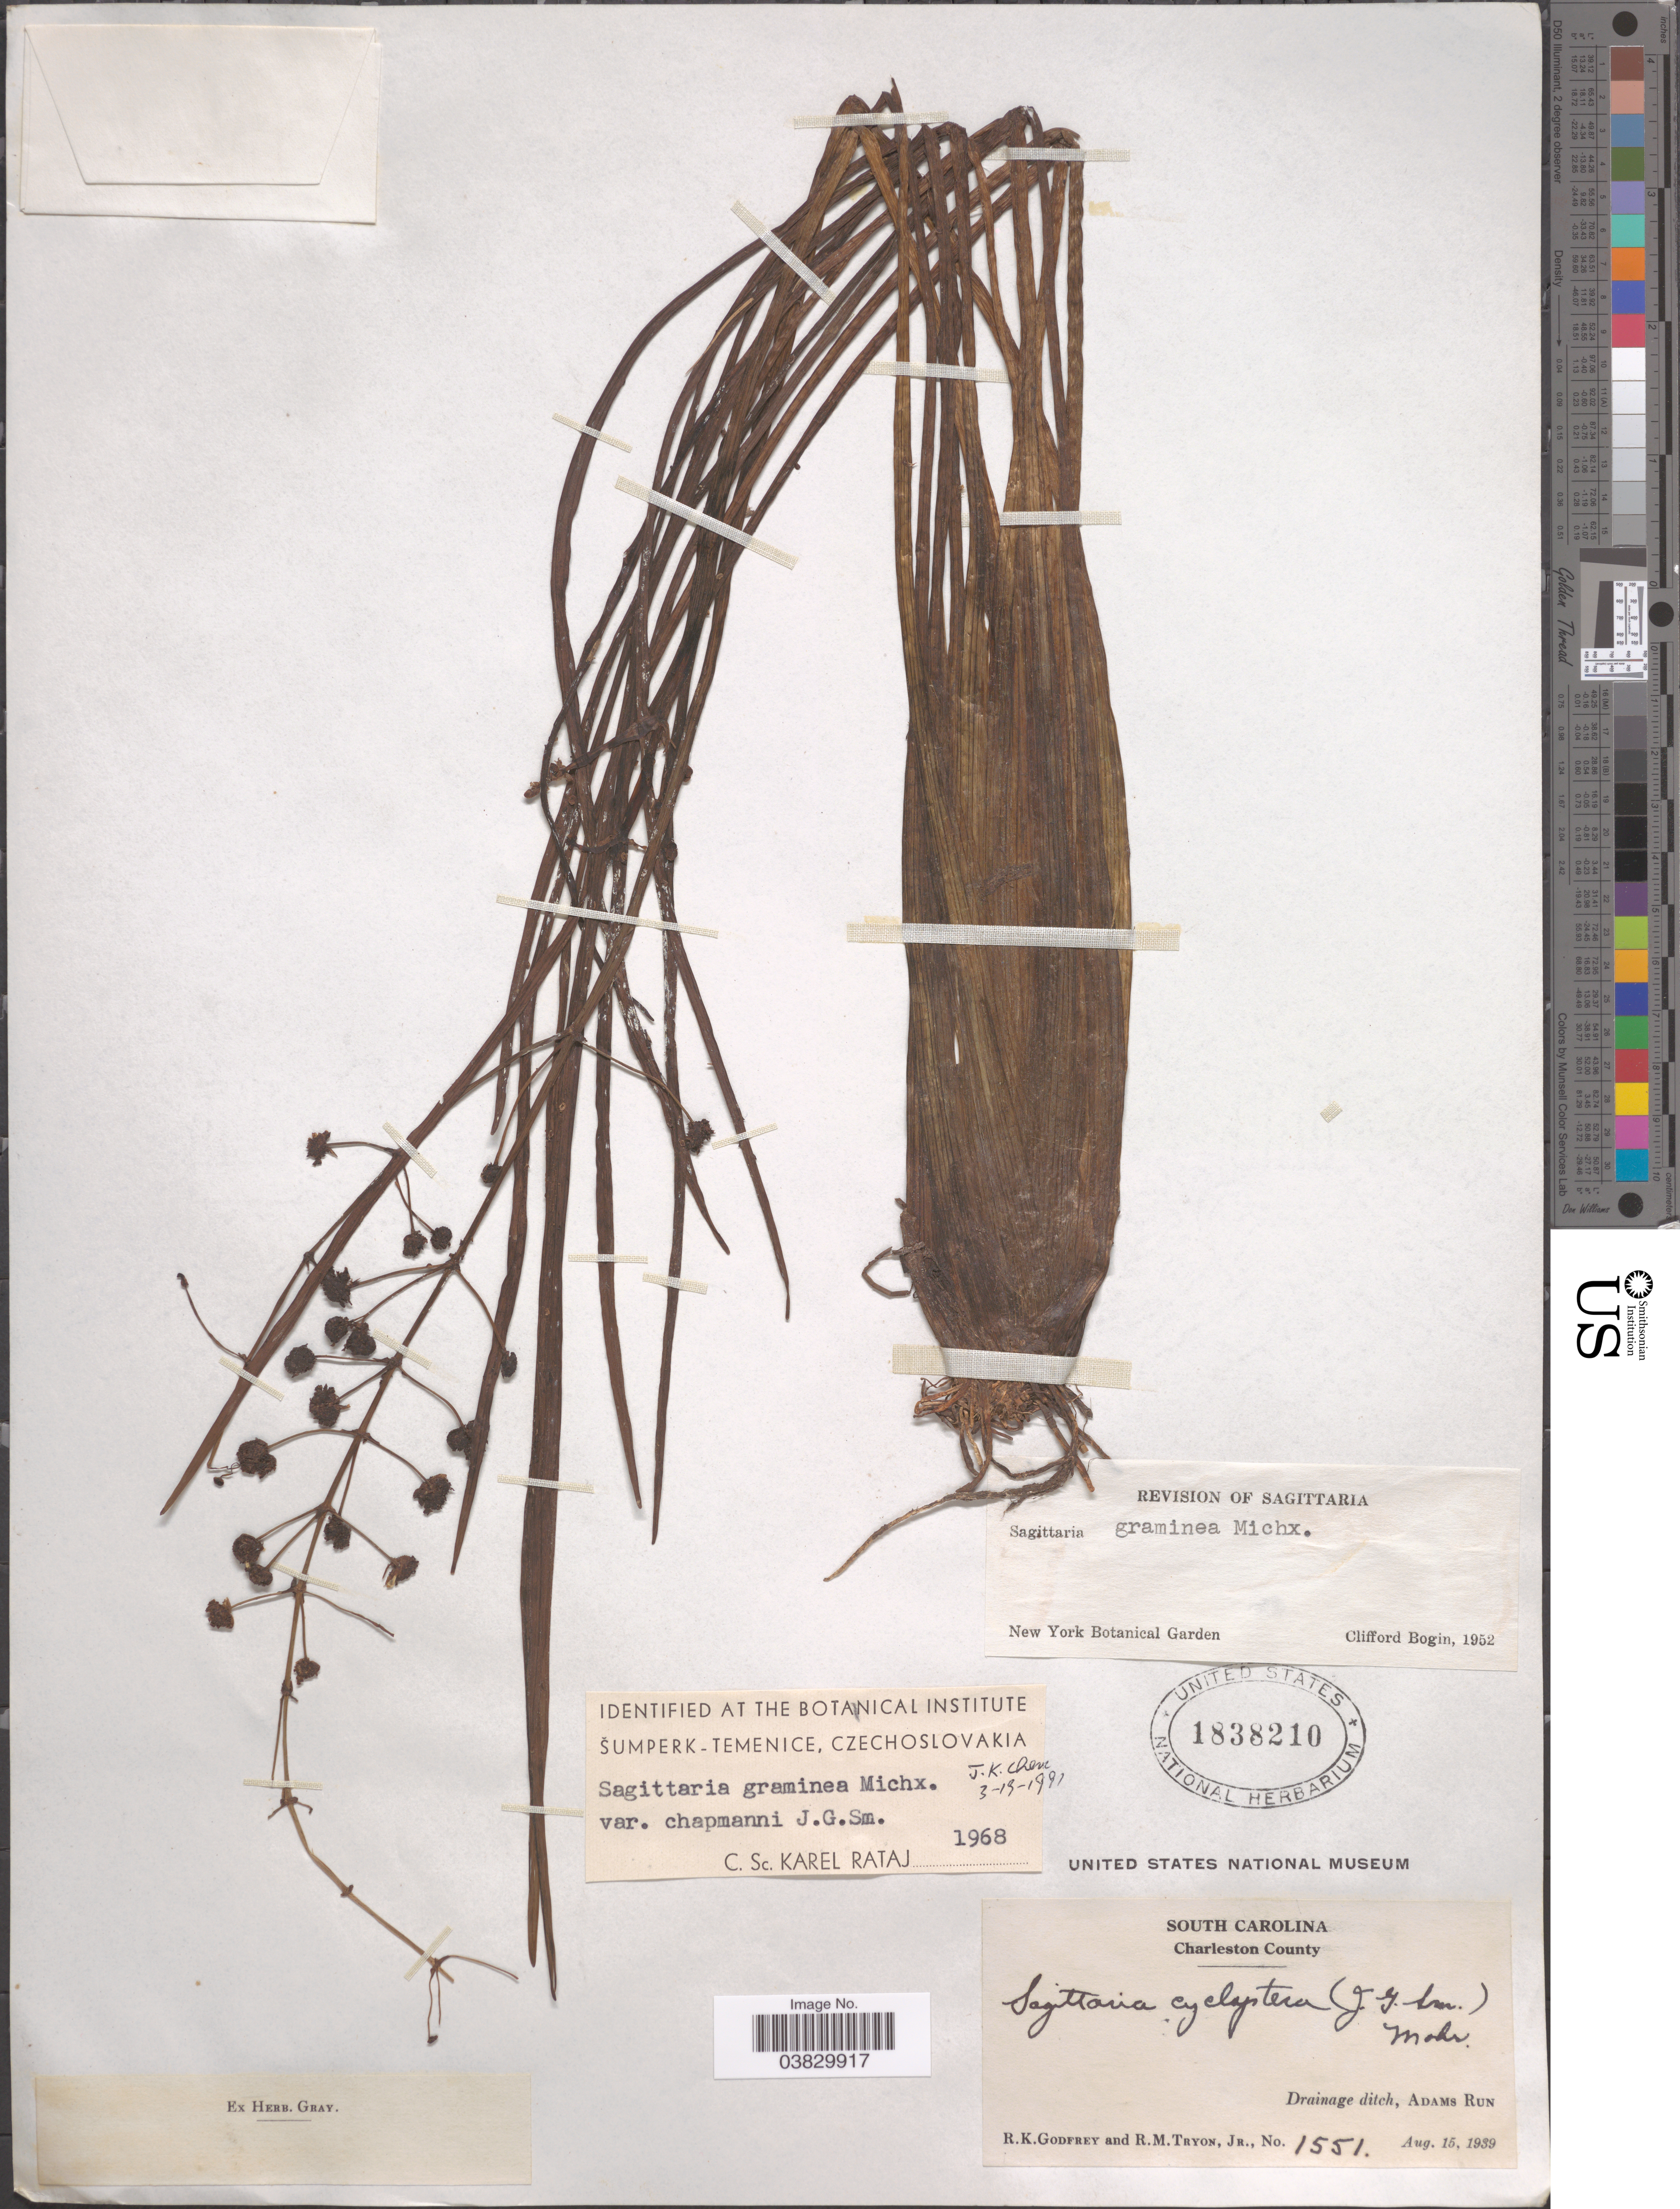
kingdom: Plantae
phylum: Tracheophyta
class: Liliopsida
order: Alismatales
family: Alismataceae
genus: Sagittaria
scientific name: Sagittaria graminea var. chapmanii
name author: J.G. Sm.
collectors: R. K. Godfrey & R. Tryon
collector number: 1551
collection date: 1939-08-15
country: United States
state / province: South Carolina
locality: Charleston County. Drainage ditch, Adams Run.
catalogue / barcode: US 1838210